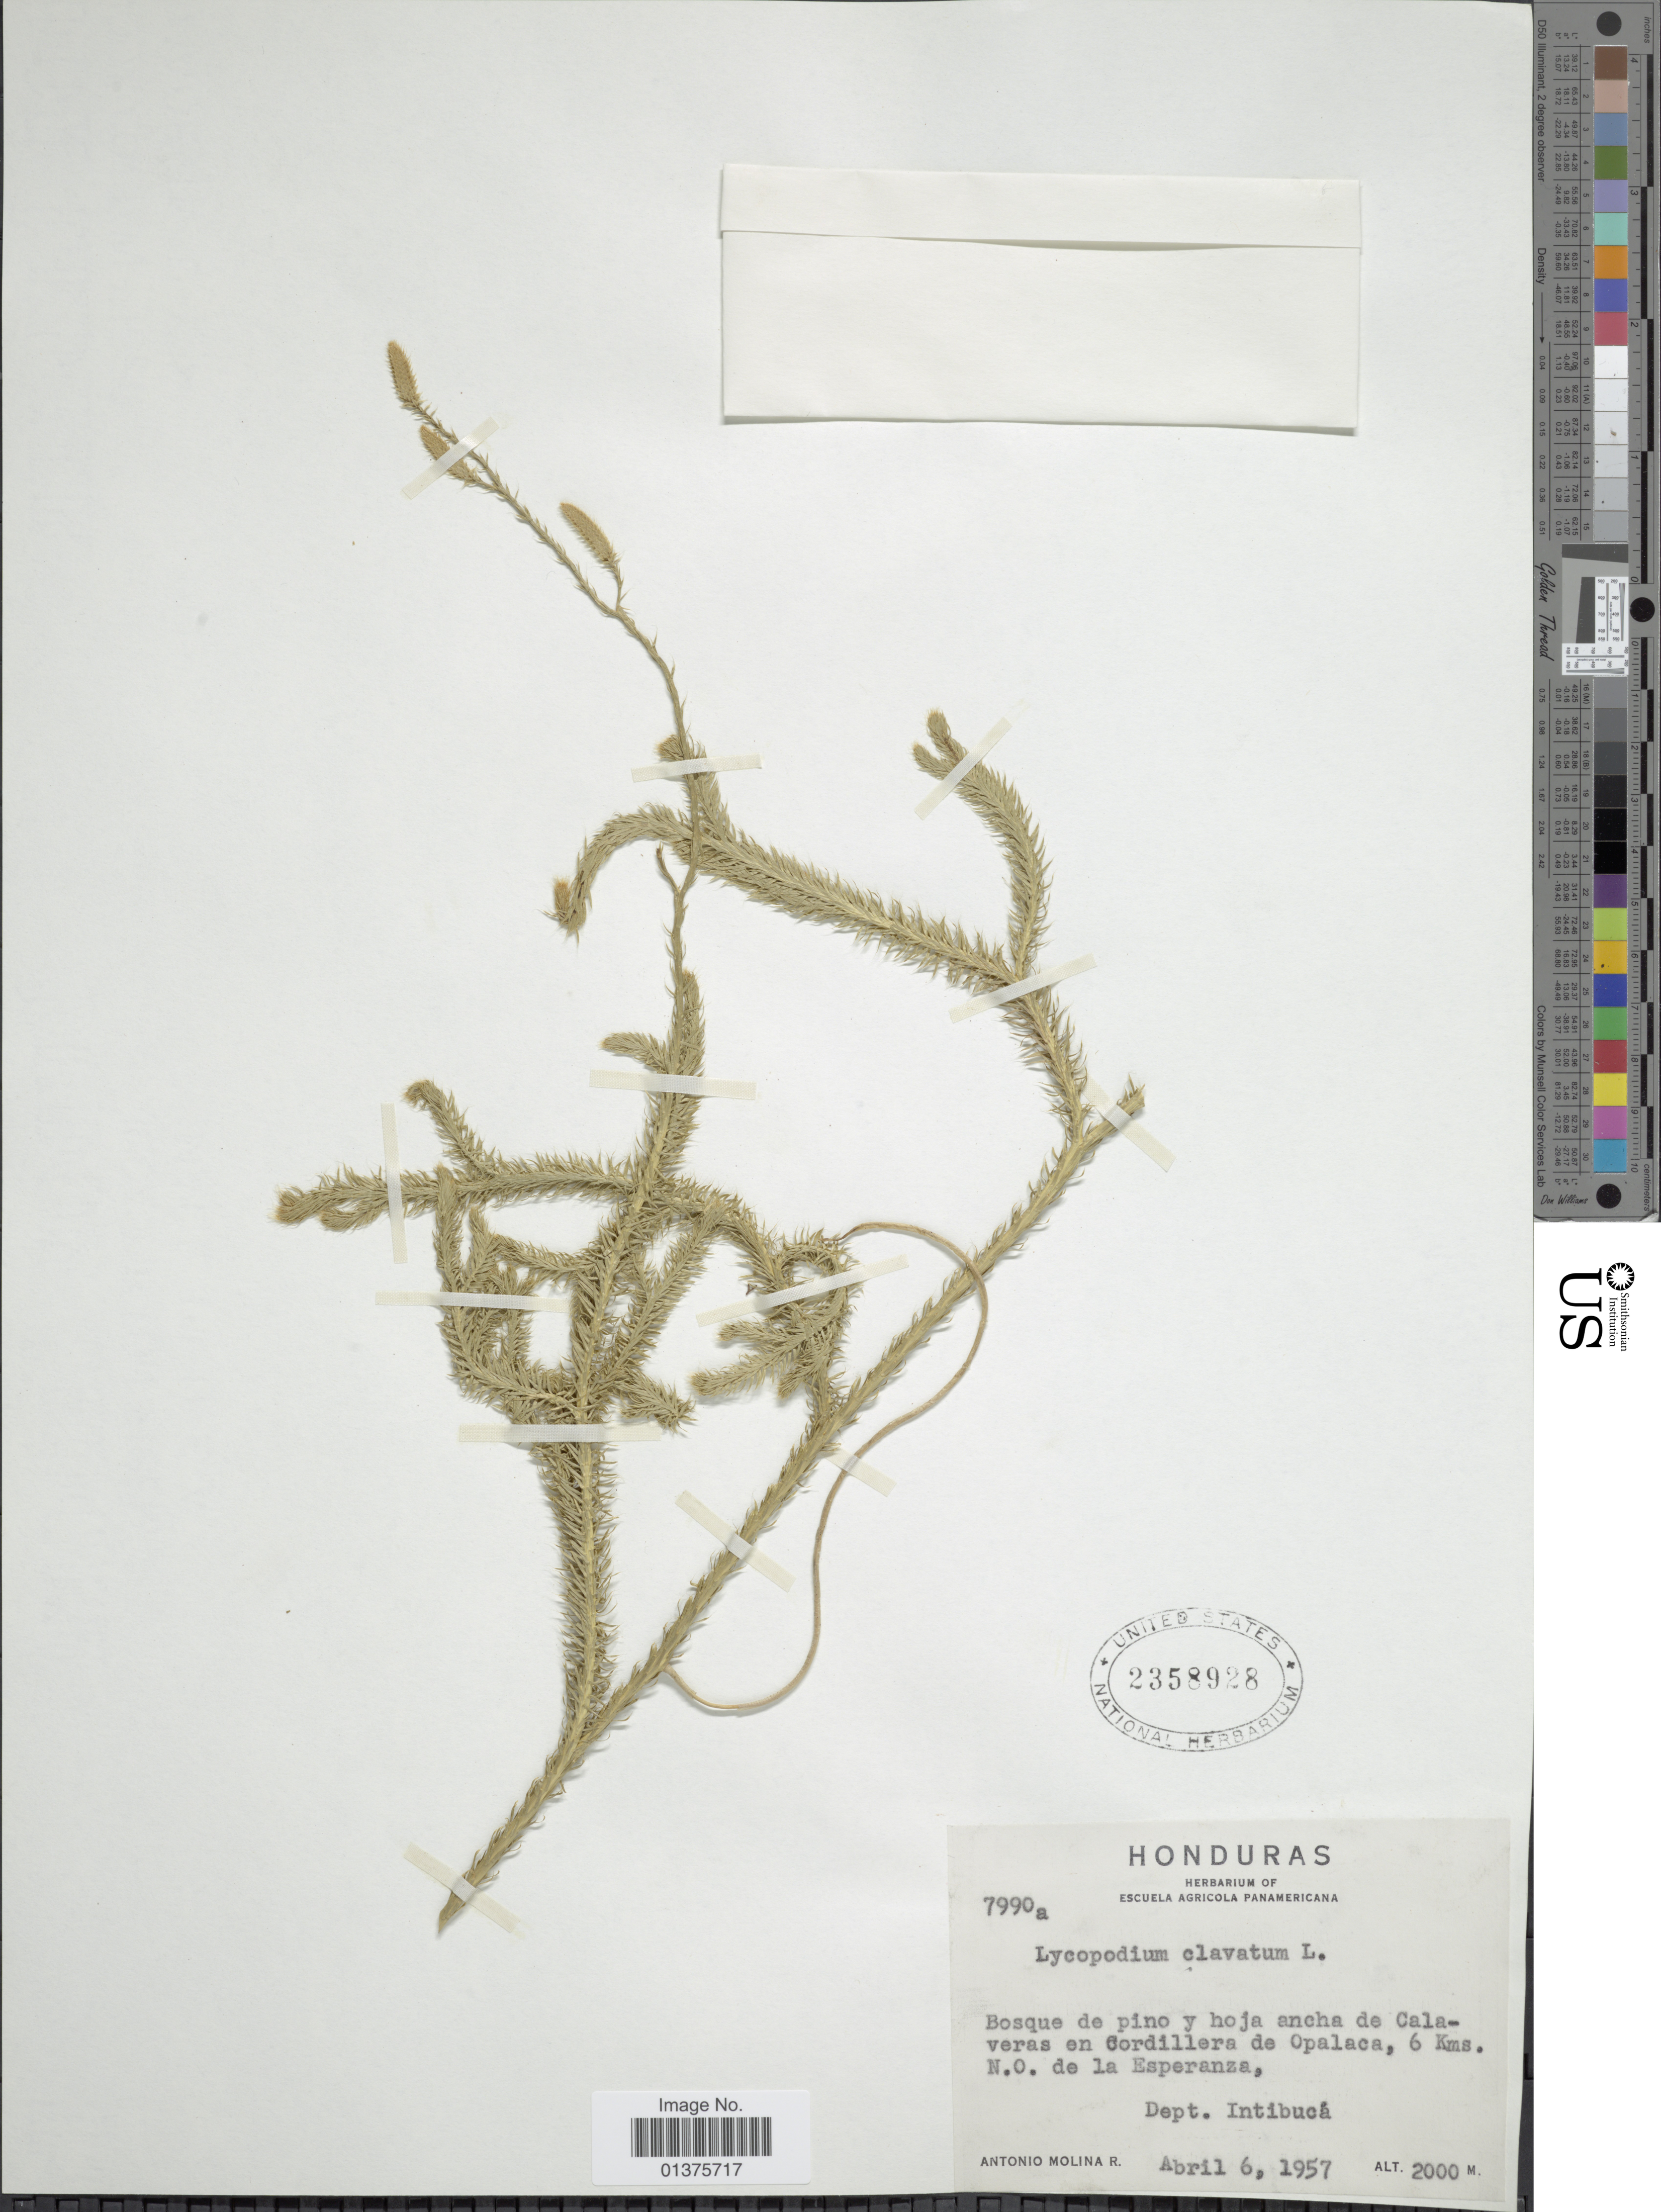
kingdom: Plantae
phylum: Tracheophyta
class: Lycopodiopsida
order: Lycopodiales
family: Lycopodiaceae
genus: Lycopodium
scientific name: Lycopodium clavatum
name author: L.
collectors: A. Molina R.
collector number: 7990a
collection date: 1957-04-06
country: Honduras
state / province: Intibuca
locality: Bosque de pino y hoja ancha de Claveras en Cordillera de Opalaca, 6kms N.O. de la Esperanza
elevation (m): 2000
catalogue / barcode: US 2358928